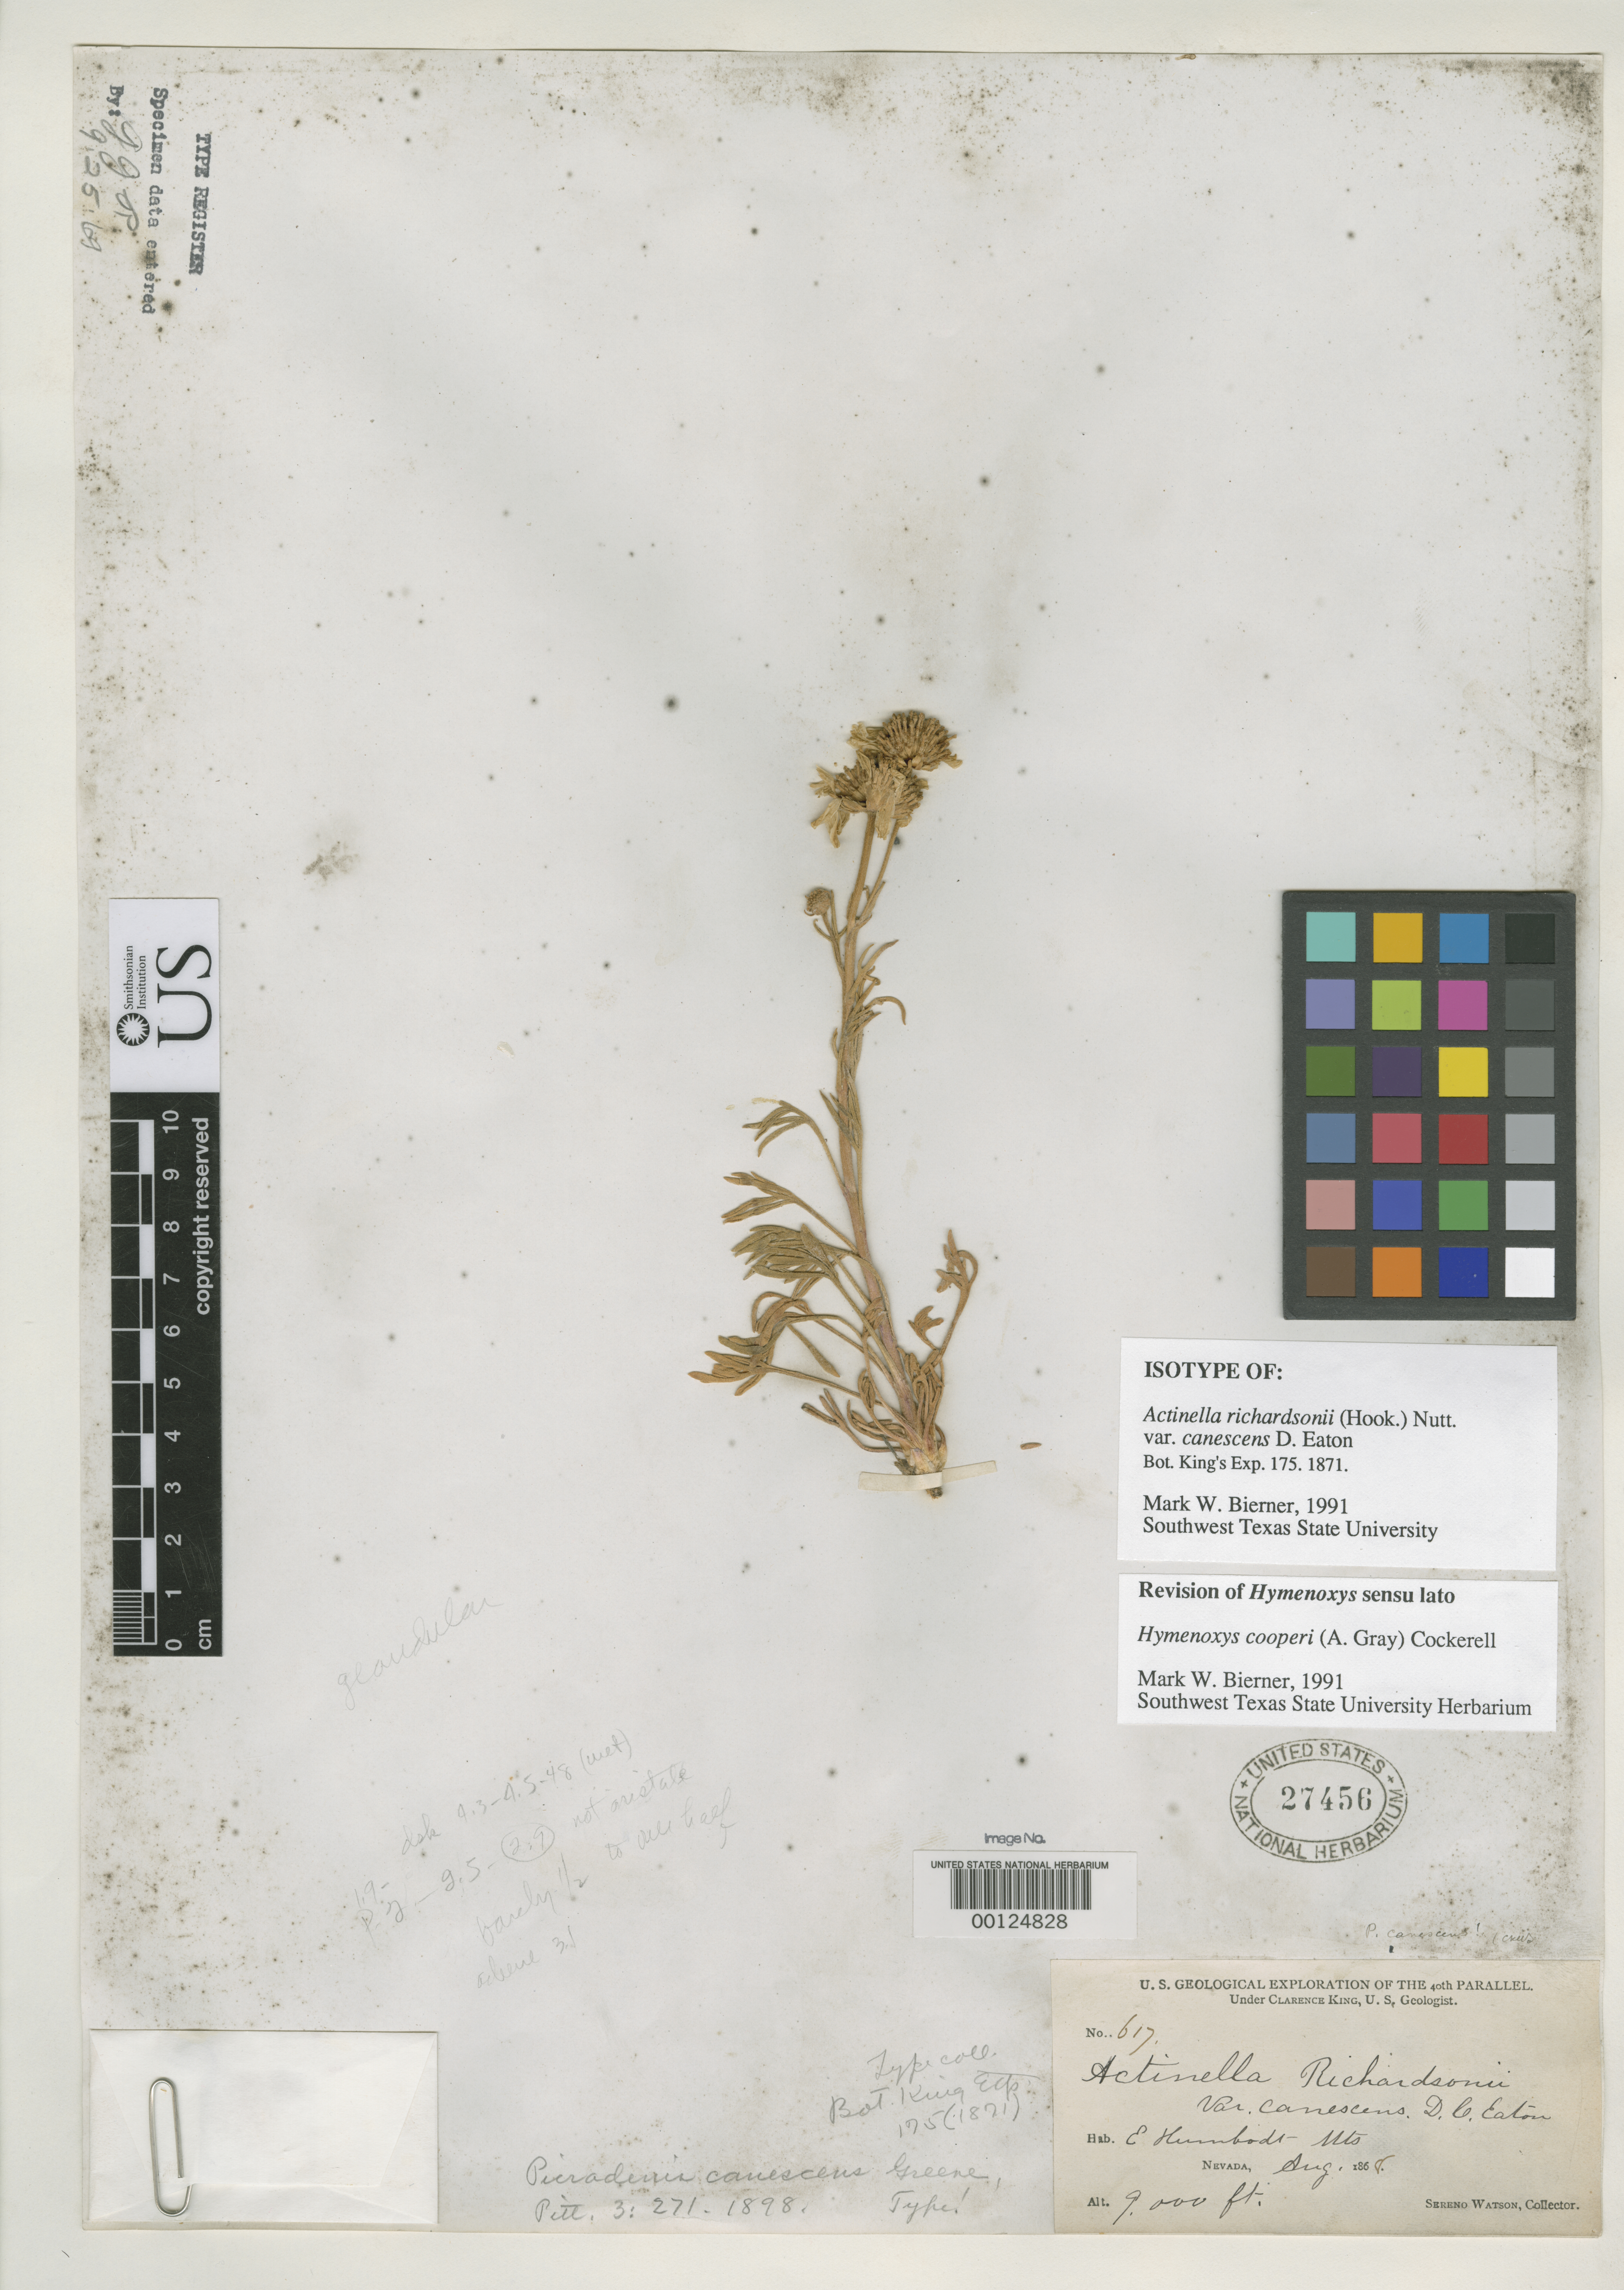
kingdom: Plantae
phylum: Tracheophyta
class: Magnoliopsida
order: Asterales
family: Asteraceae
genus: Actinella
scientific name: Actinella richardsonii var. canescens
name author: D.C. Eaton in C. King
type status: Isotype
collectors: S. Watson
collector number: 617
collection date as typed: Aug 1868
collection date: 1868-08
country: United States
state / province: Nevada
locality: East Humboldt Mts.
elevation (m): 2743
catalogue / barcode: US 27456